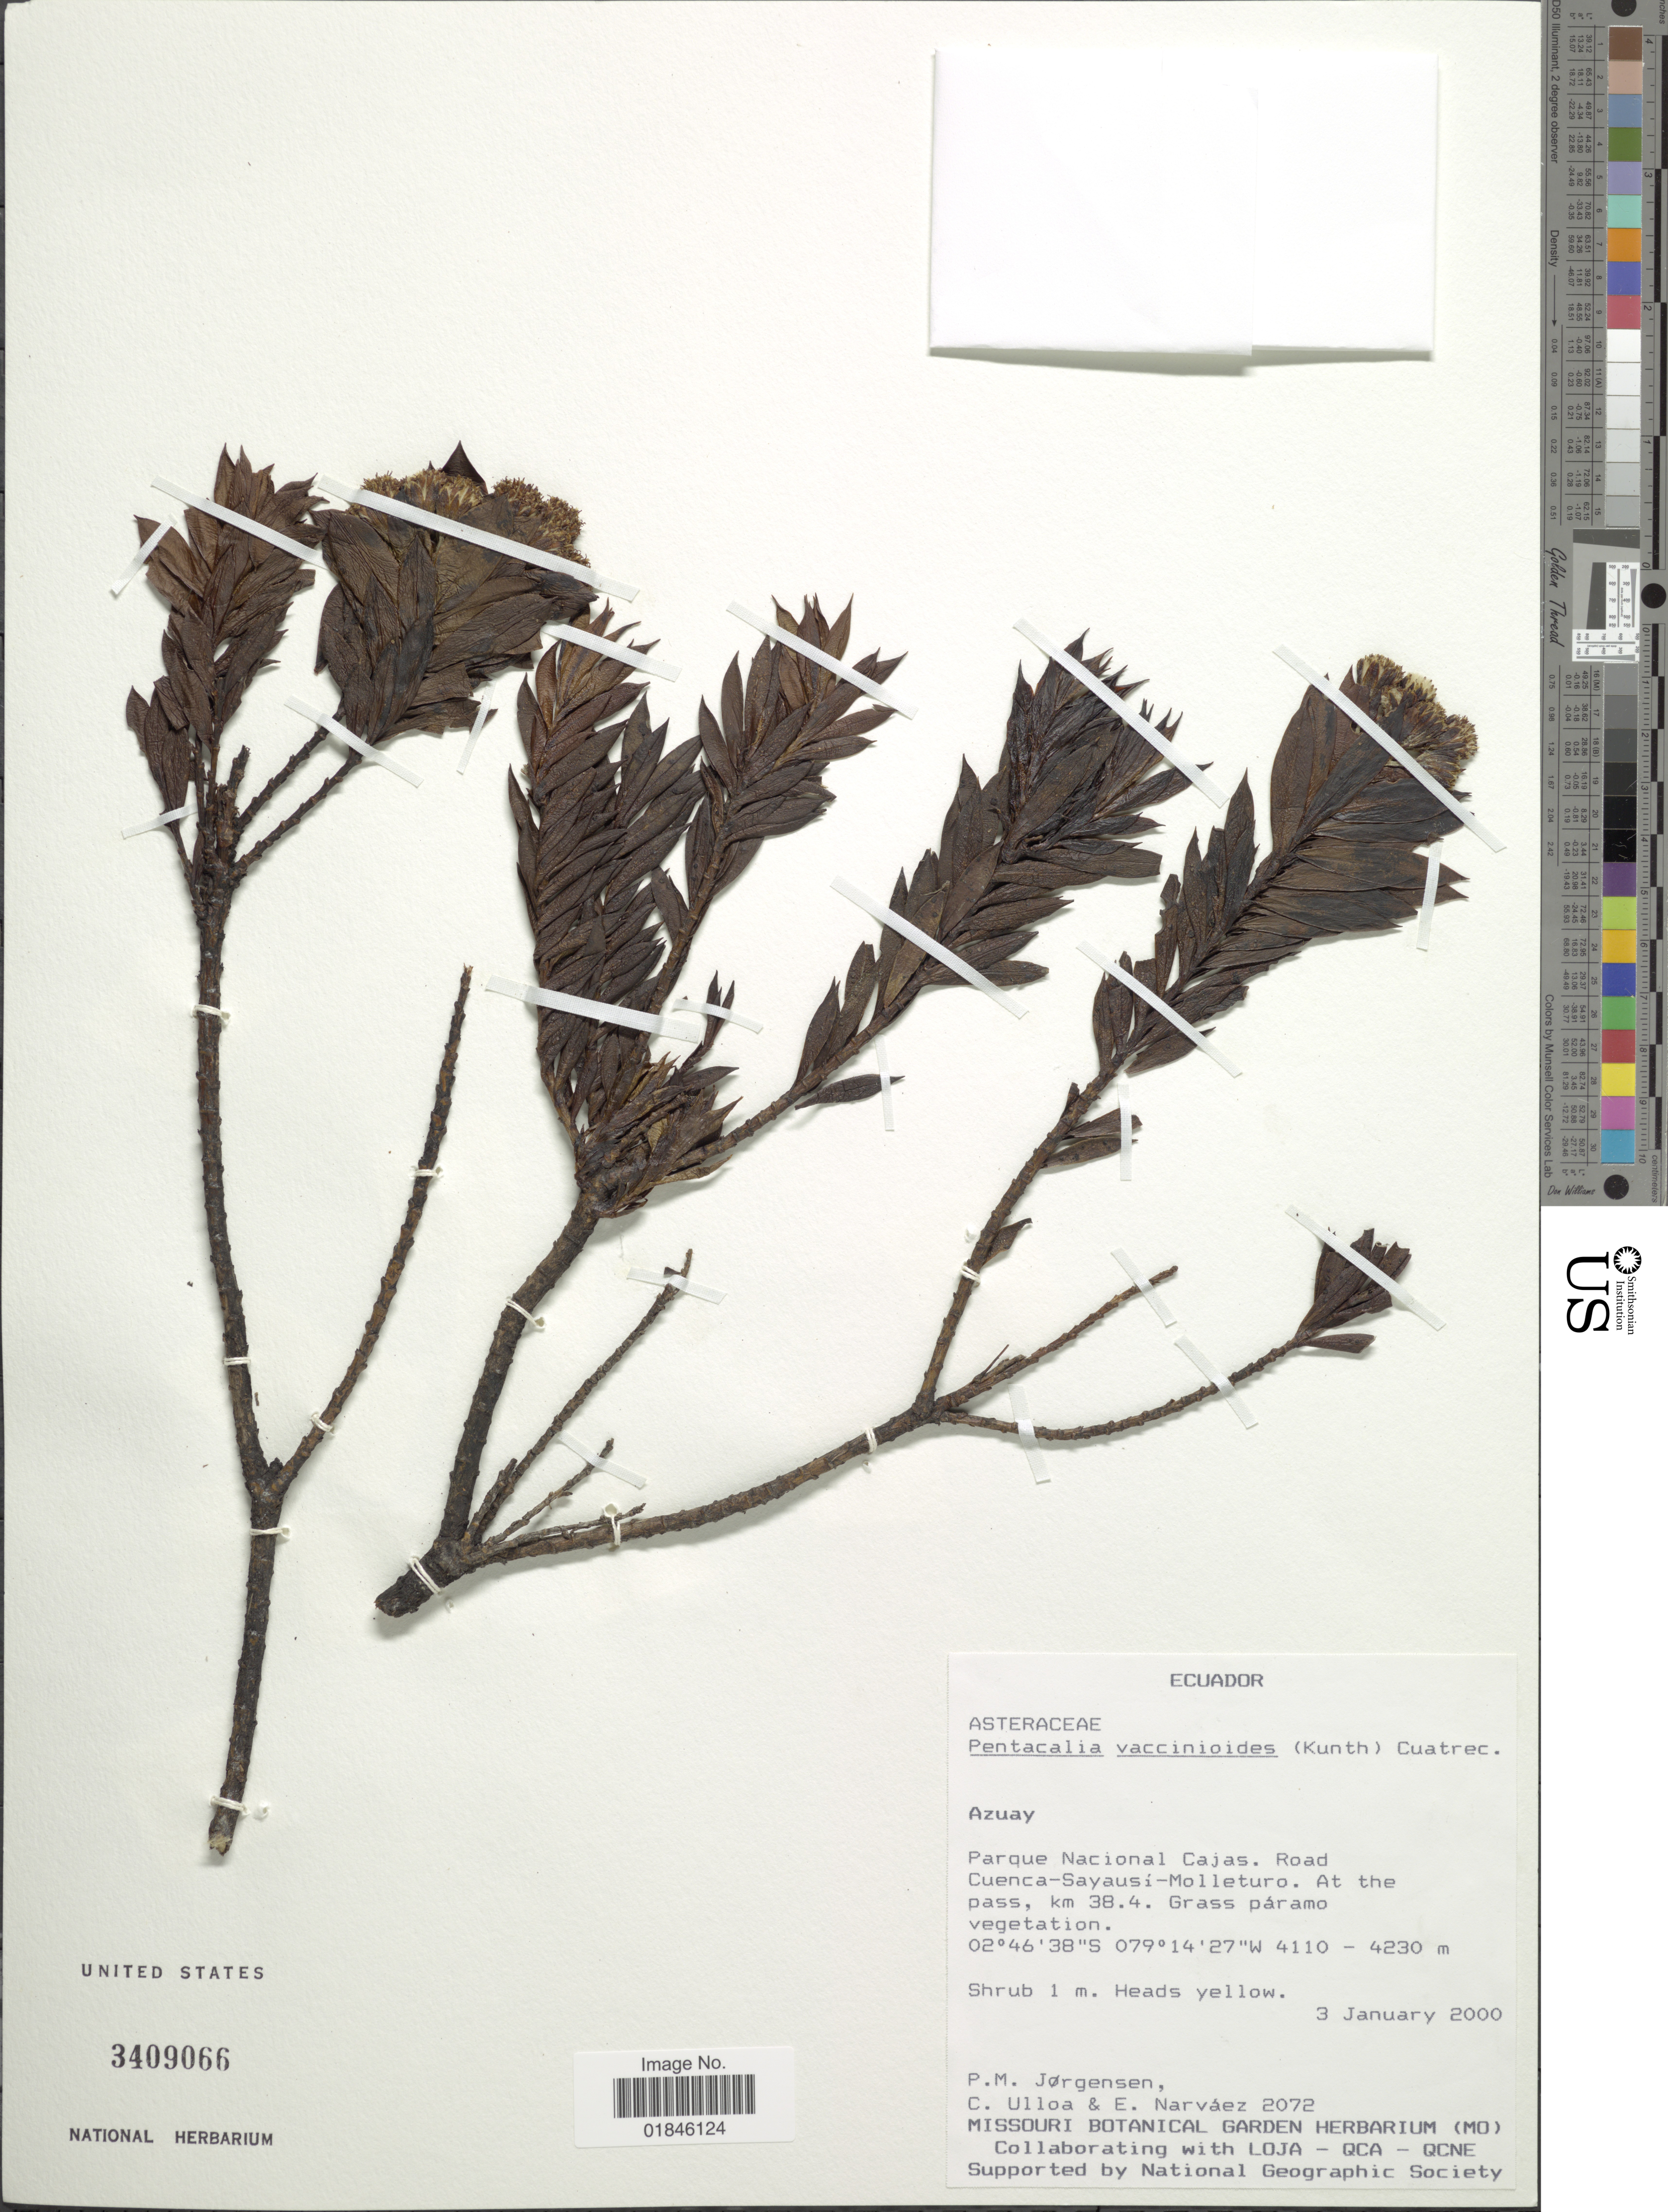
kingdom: Plantae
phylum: Tracheophyta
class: Magnoliopsida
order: Asterales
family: Asteraceae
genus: Pentacalia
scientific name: Pentacalia vaccinioides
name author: (Kunth) Cuatrec.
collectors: P. Jørgensen, C. Ulloa & E. Narváez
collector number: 2072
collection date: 2000-01-03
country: Ecuador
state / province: Azuay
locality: Azuay. Parque Nacional Cajas. Road Cuenca-Sayausí-Molleturo. At the pass, km 38.4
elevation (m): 4110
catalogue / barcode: US 3409066